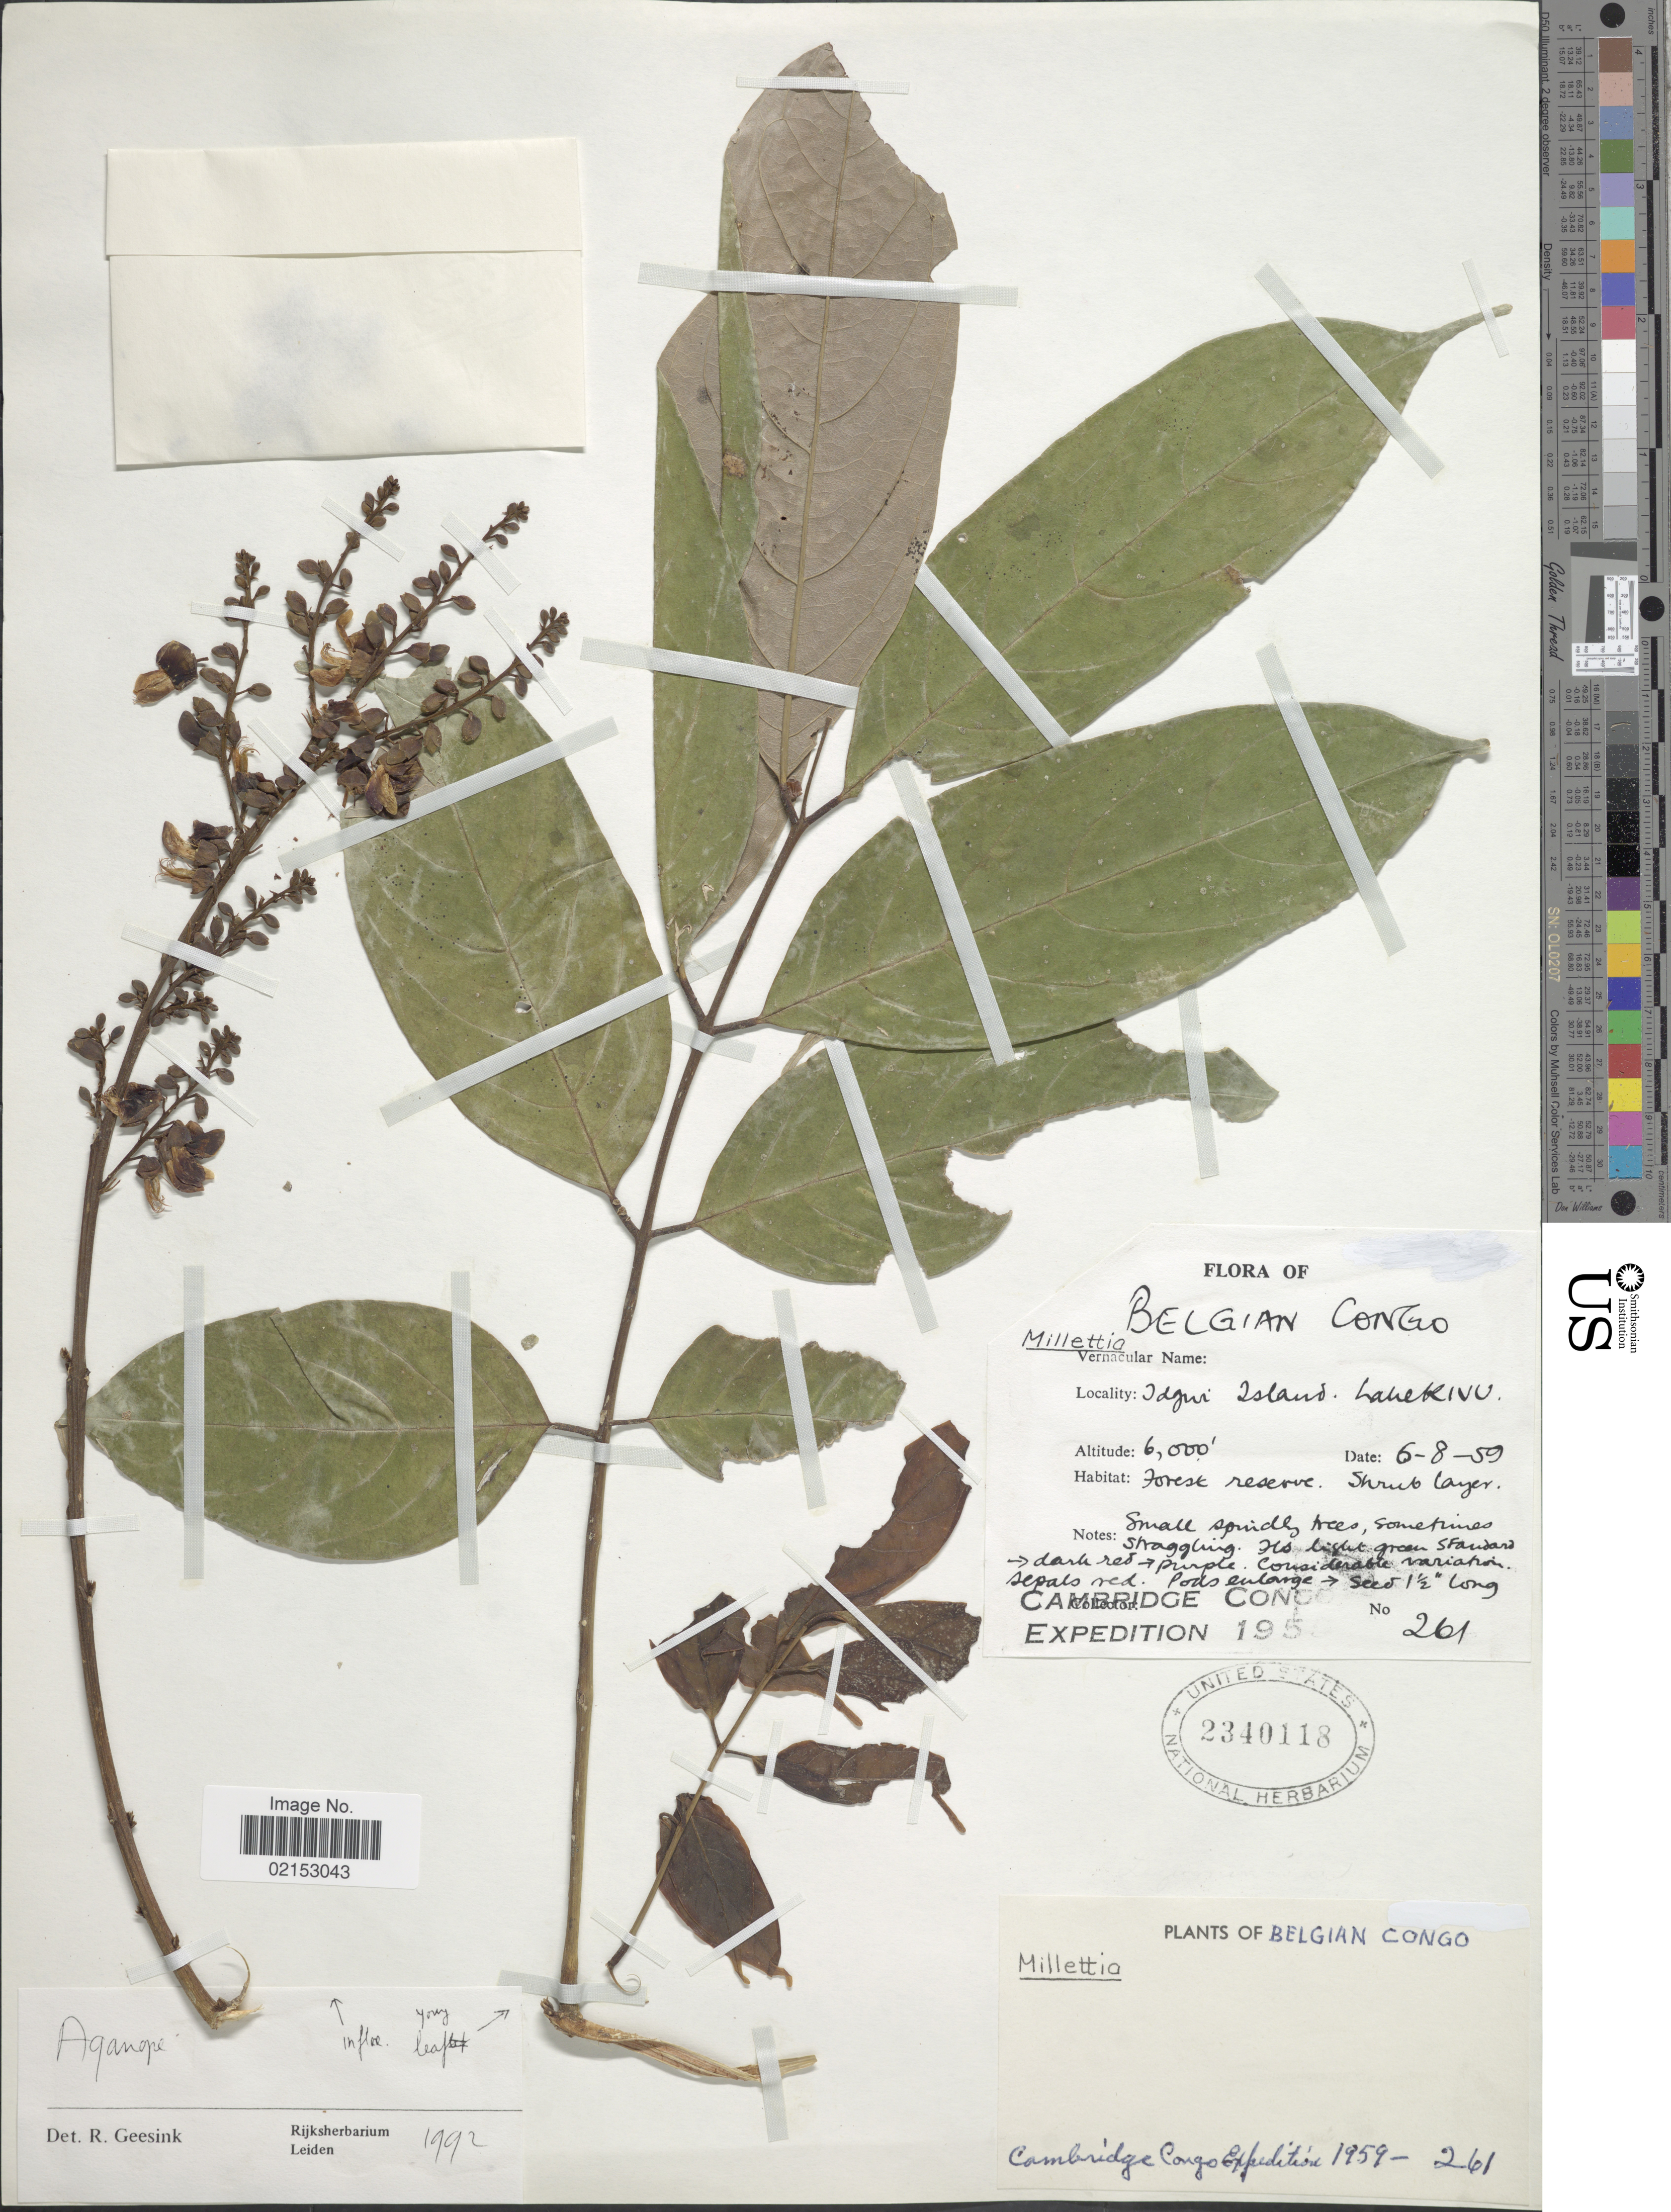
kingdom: Plantae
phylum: Tracheophyta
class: Magnoliopsida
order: Fabales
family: Fabaceae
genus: Aganope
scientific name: Aganope sp.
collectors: Cambridge Congo Expedition 1959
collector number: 261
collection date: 1959-08-06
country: Congo, Democratic Republic of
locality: Belgian Congo, Idgwi Island; Lake Kivu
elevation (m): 1829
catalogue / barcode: US 2340118